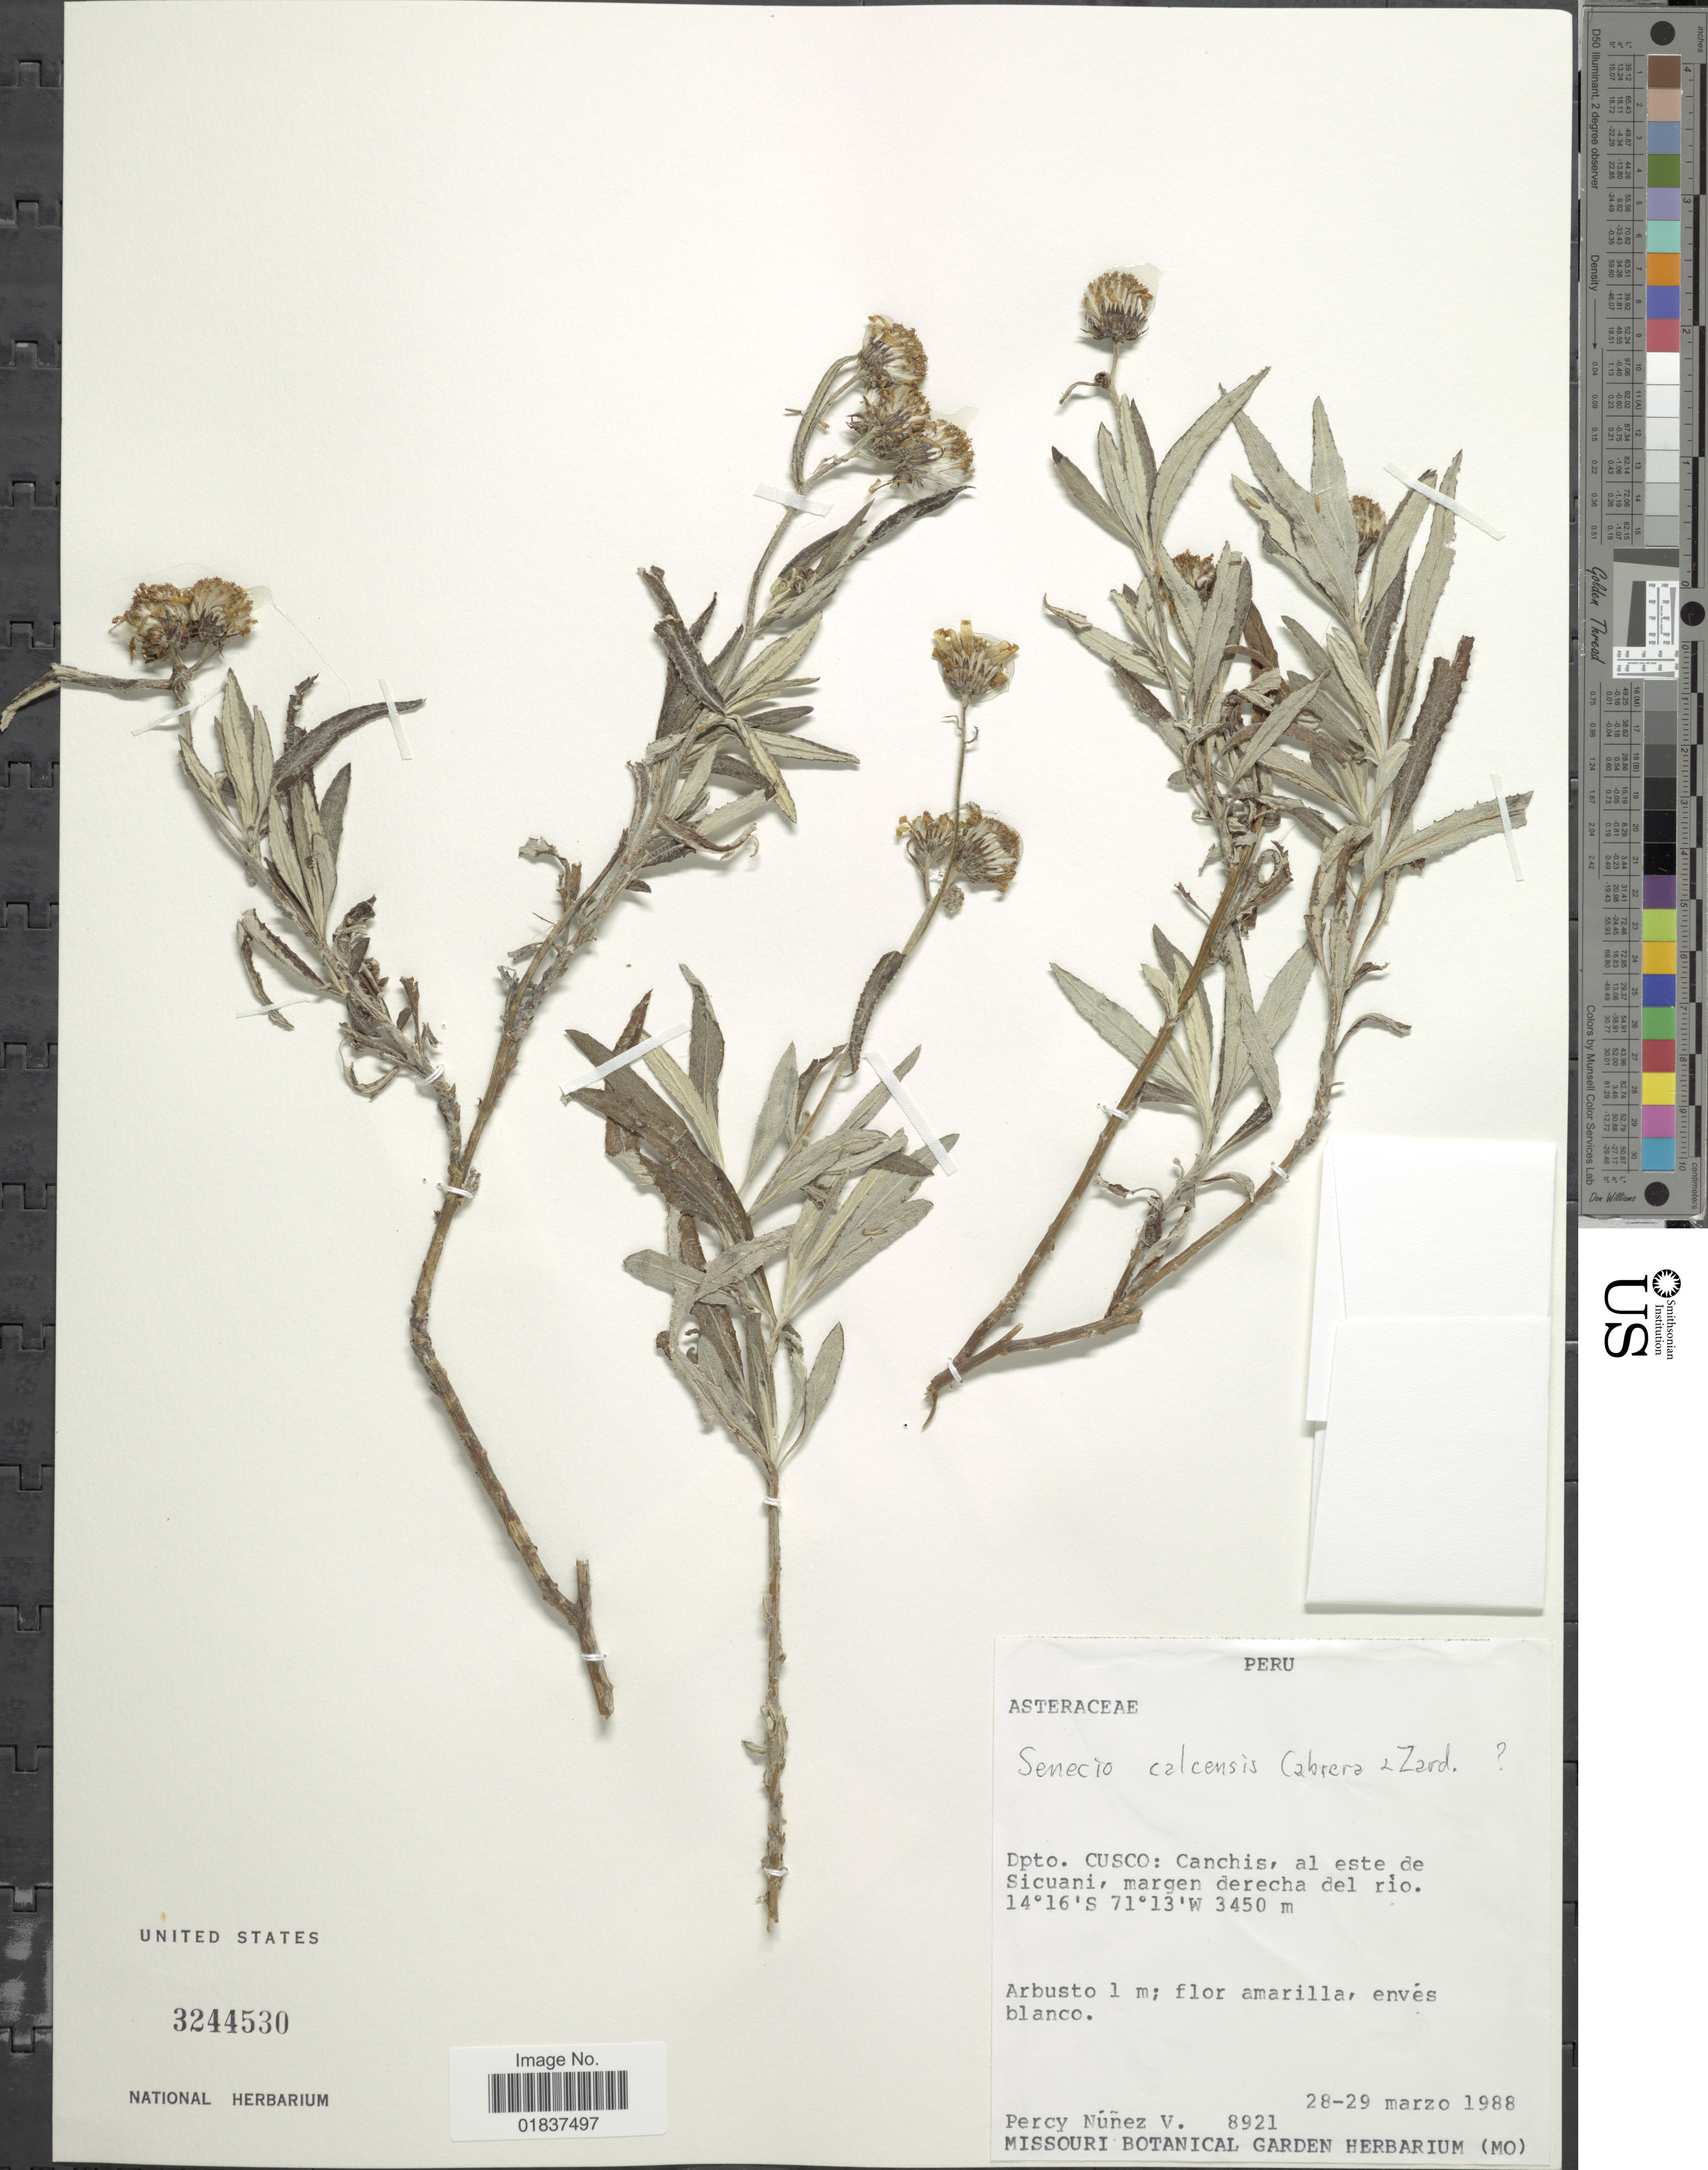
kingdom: Plantae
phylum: Tracheophyta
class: Magnoliopsida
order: Asterales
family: Asteraceae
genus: Senecio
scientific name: Senecio calcensis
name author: Cabrera & Zardini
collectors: P. Nuñez V.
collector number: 8921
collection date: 1988-03-28/1988-03-29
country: Peru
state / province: Cusco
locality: Dpto. Cusco: Canchis, al este de Sicuani, margen derecha del rio .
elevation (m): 3450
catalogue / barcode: US 3244530